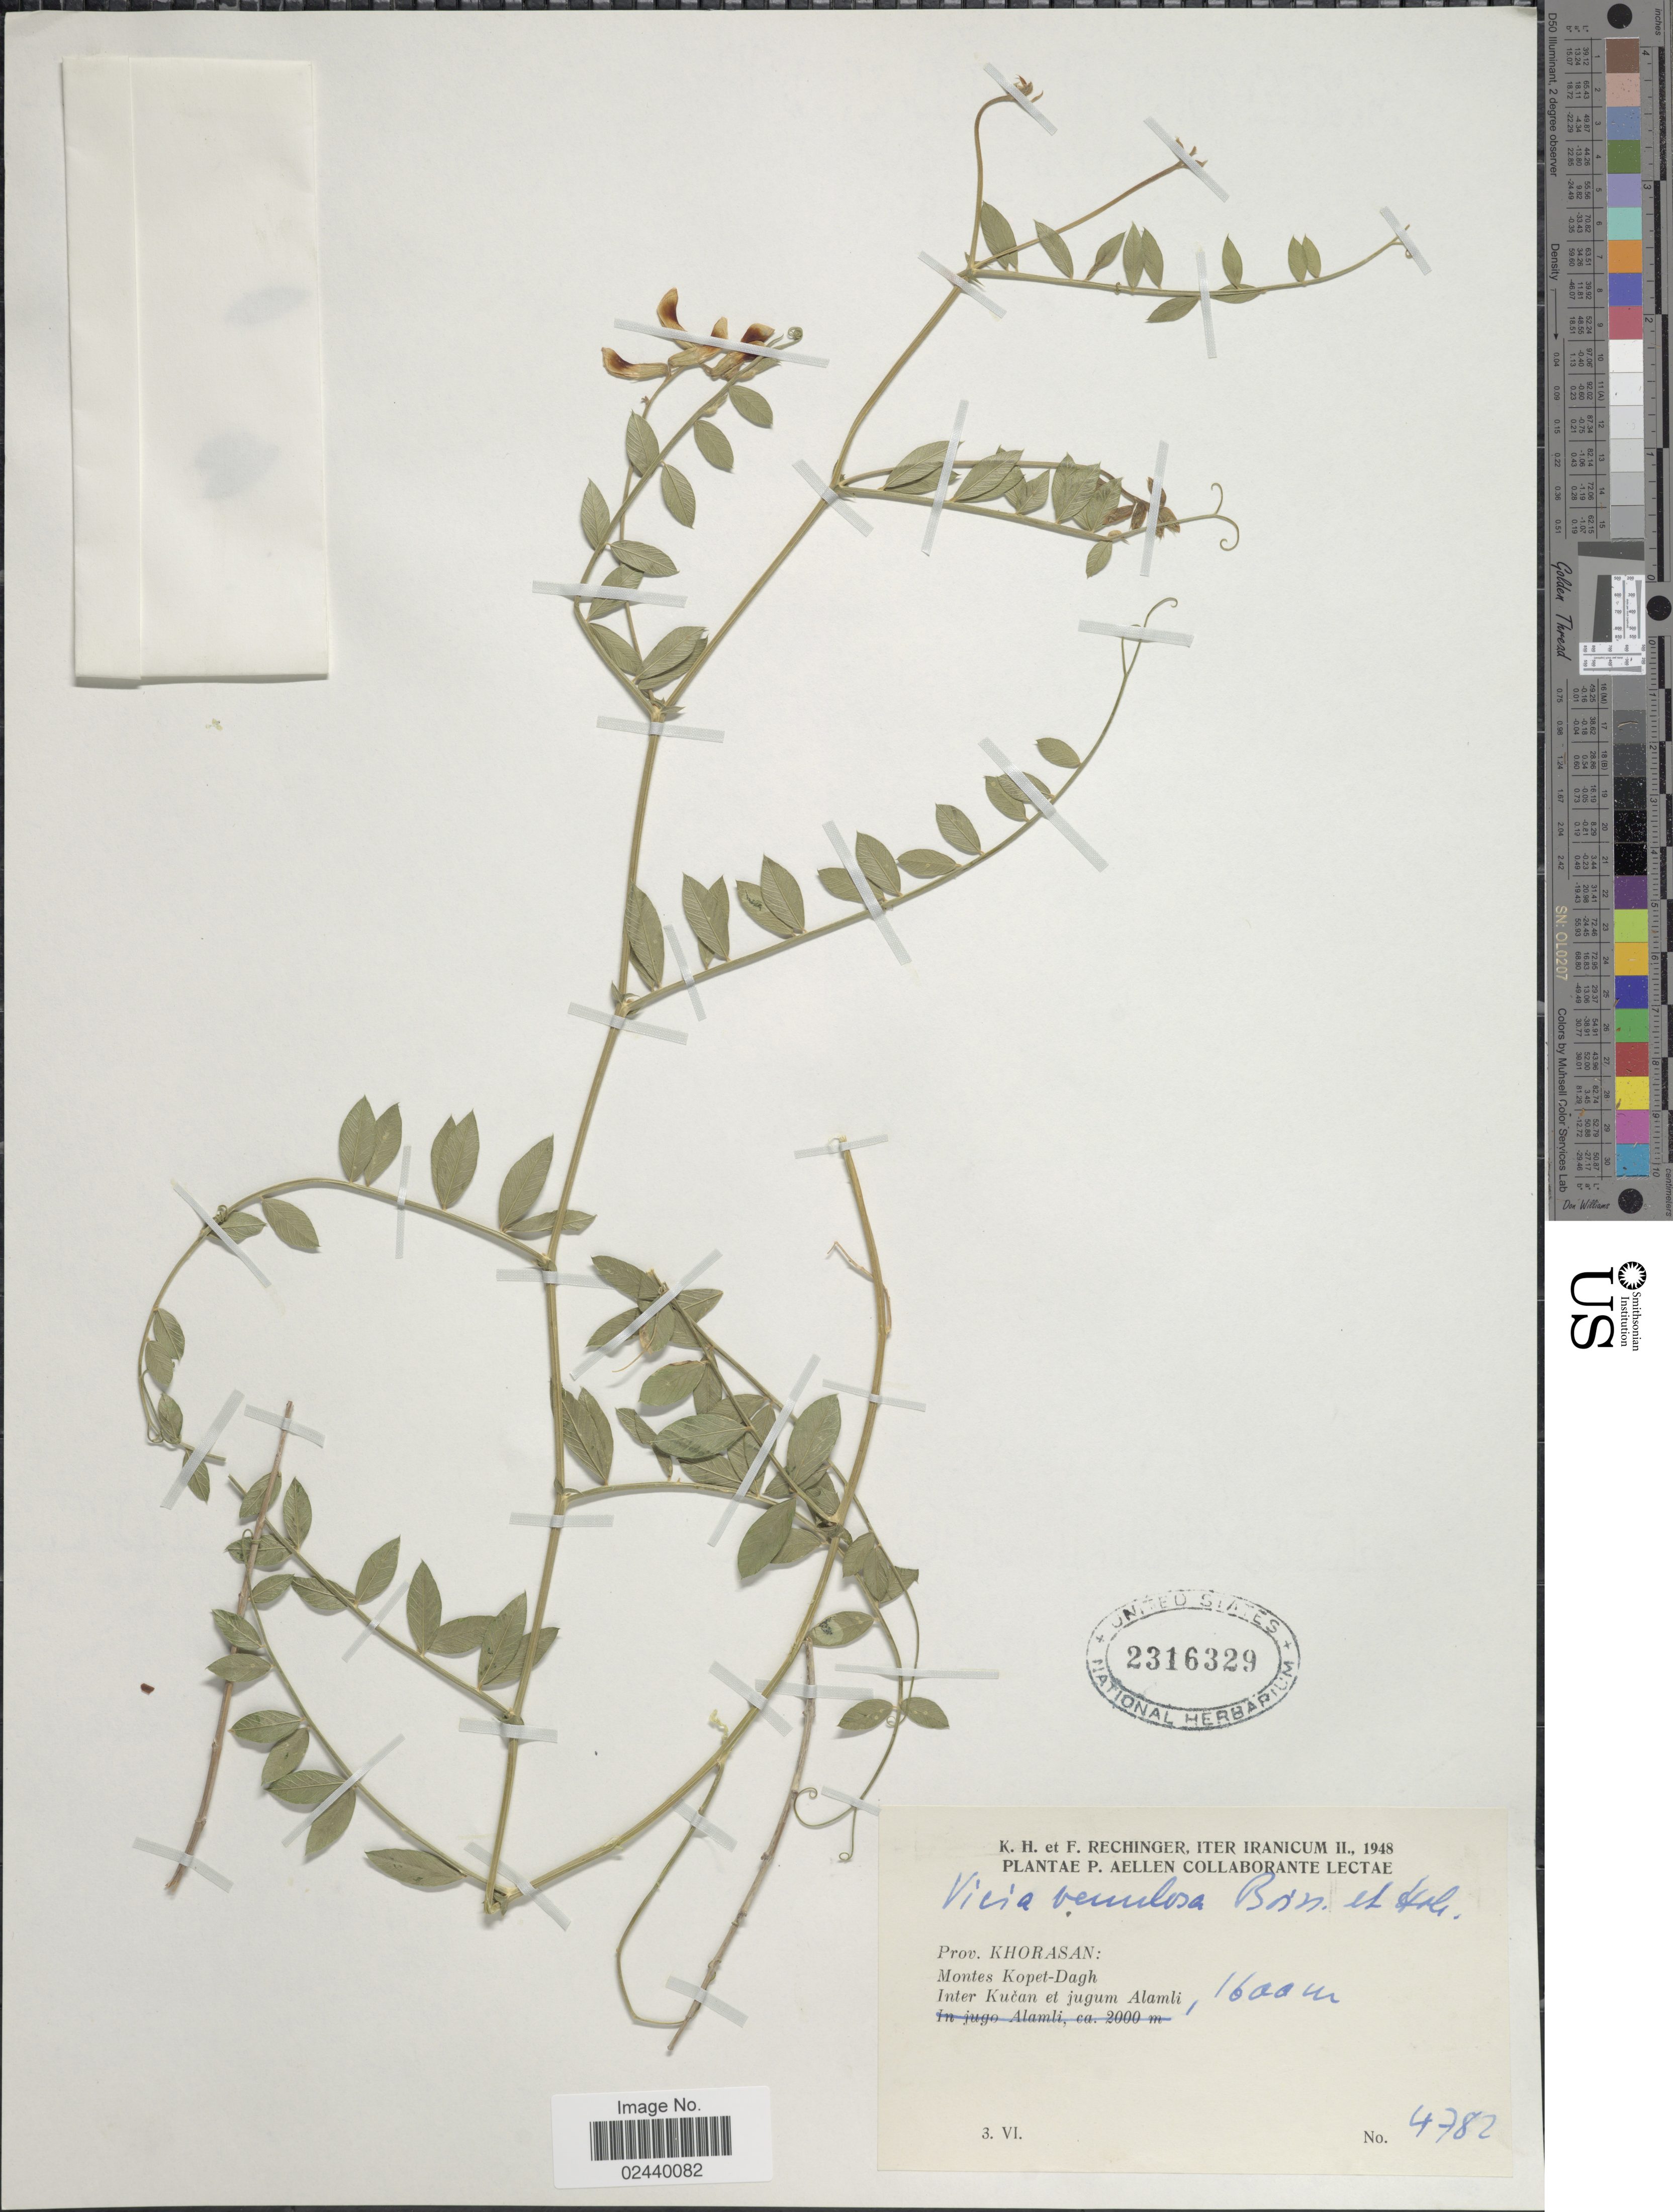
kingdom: Plantae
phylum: Tracheophyta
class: Magnoliopsida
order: Fabales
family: Fabaceae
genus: Vicia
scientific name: Vicia venulosa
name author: Boiss. & Hohen.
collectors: K. H. Rechinger & F. Rechinger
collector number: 4782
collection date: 1948-06-03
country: Iran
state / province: Khorasan [obsolete]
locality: Iter Iranicum, Prov. Khorasan: Montes Kopet-Dagh, Inter Kucan et jugum Alamli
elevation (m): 1600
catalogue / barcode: US 2316329